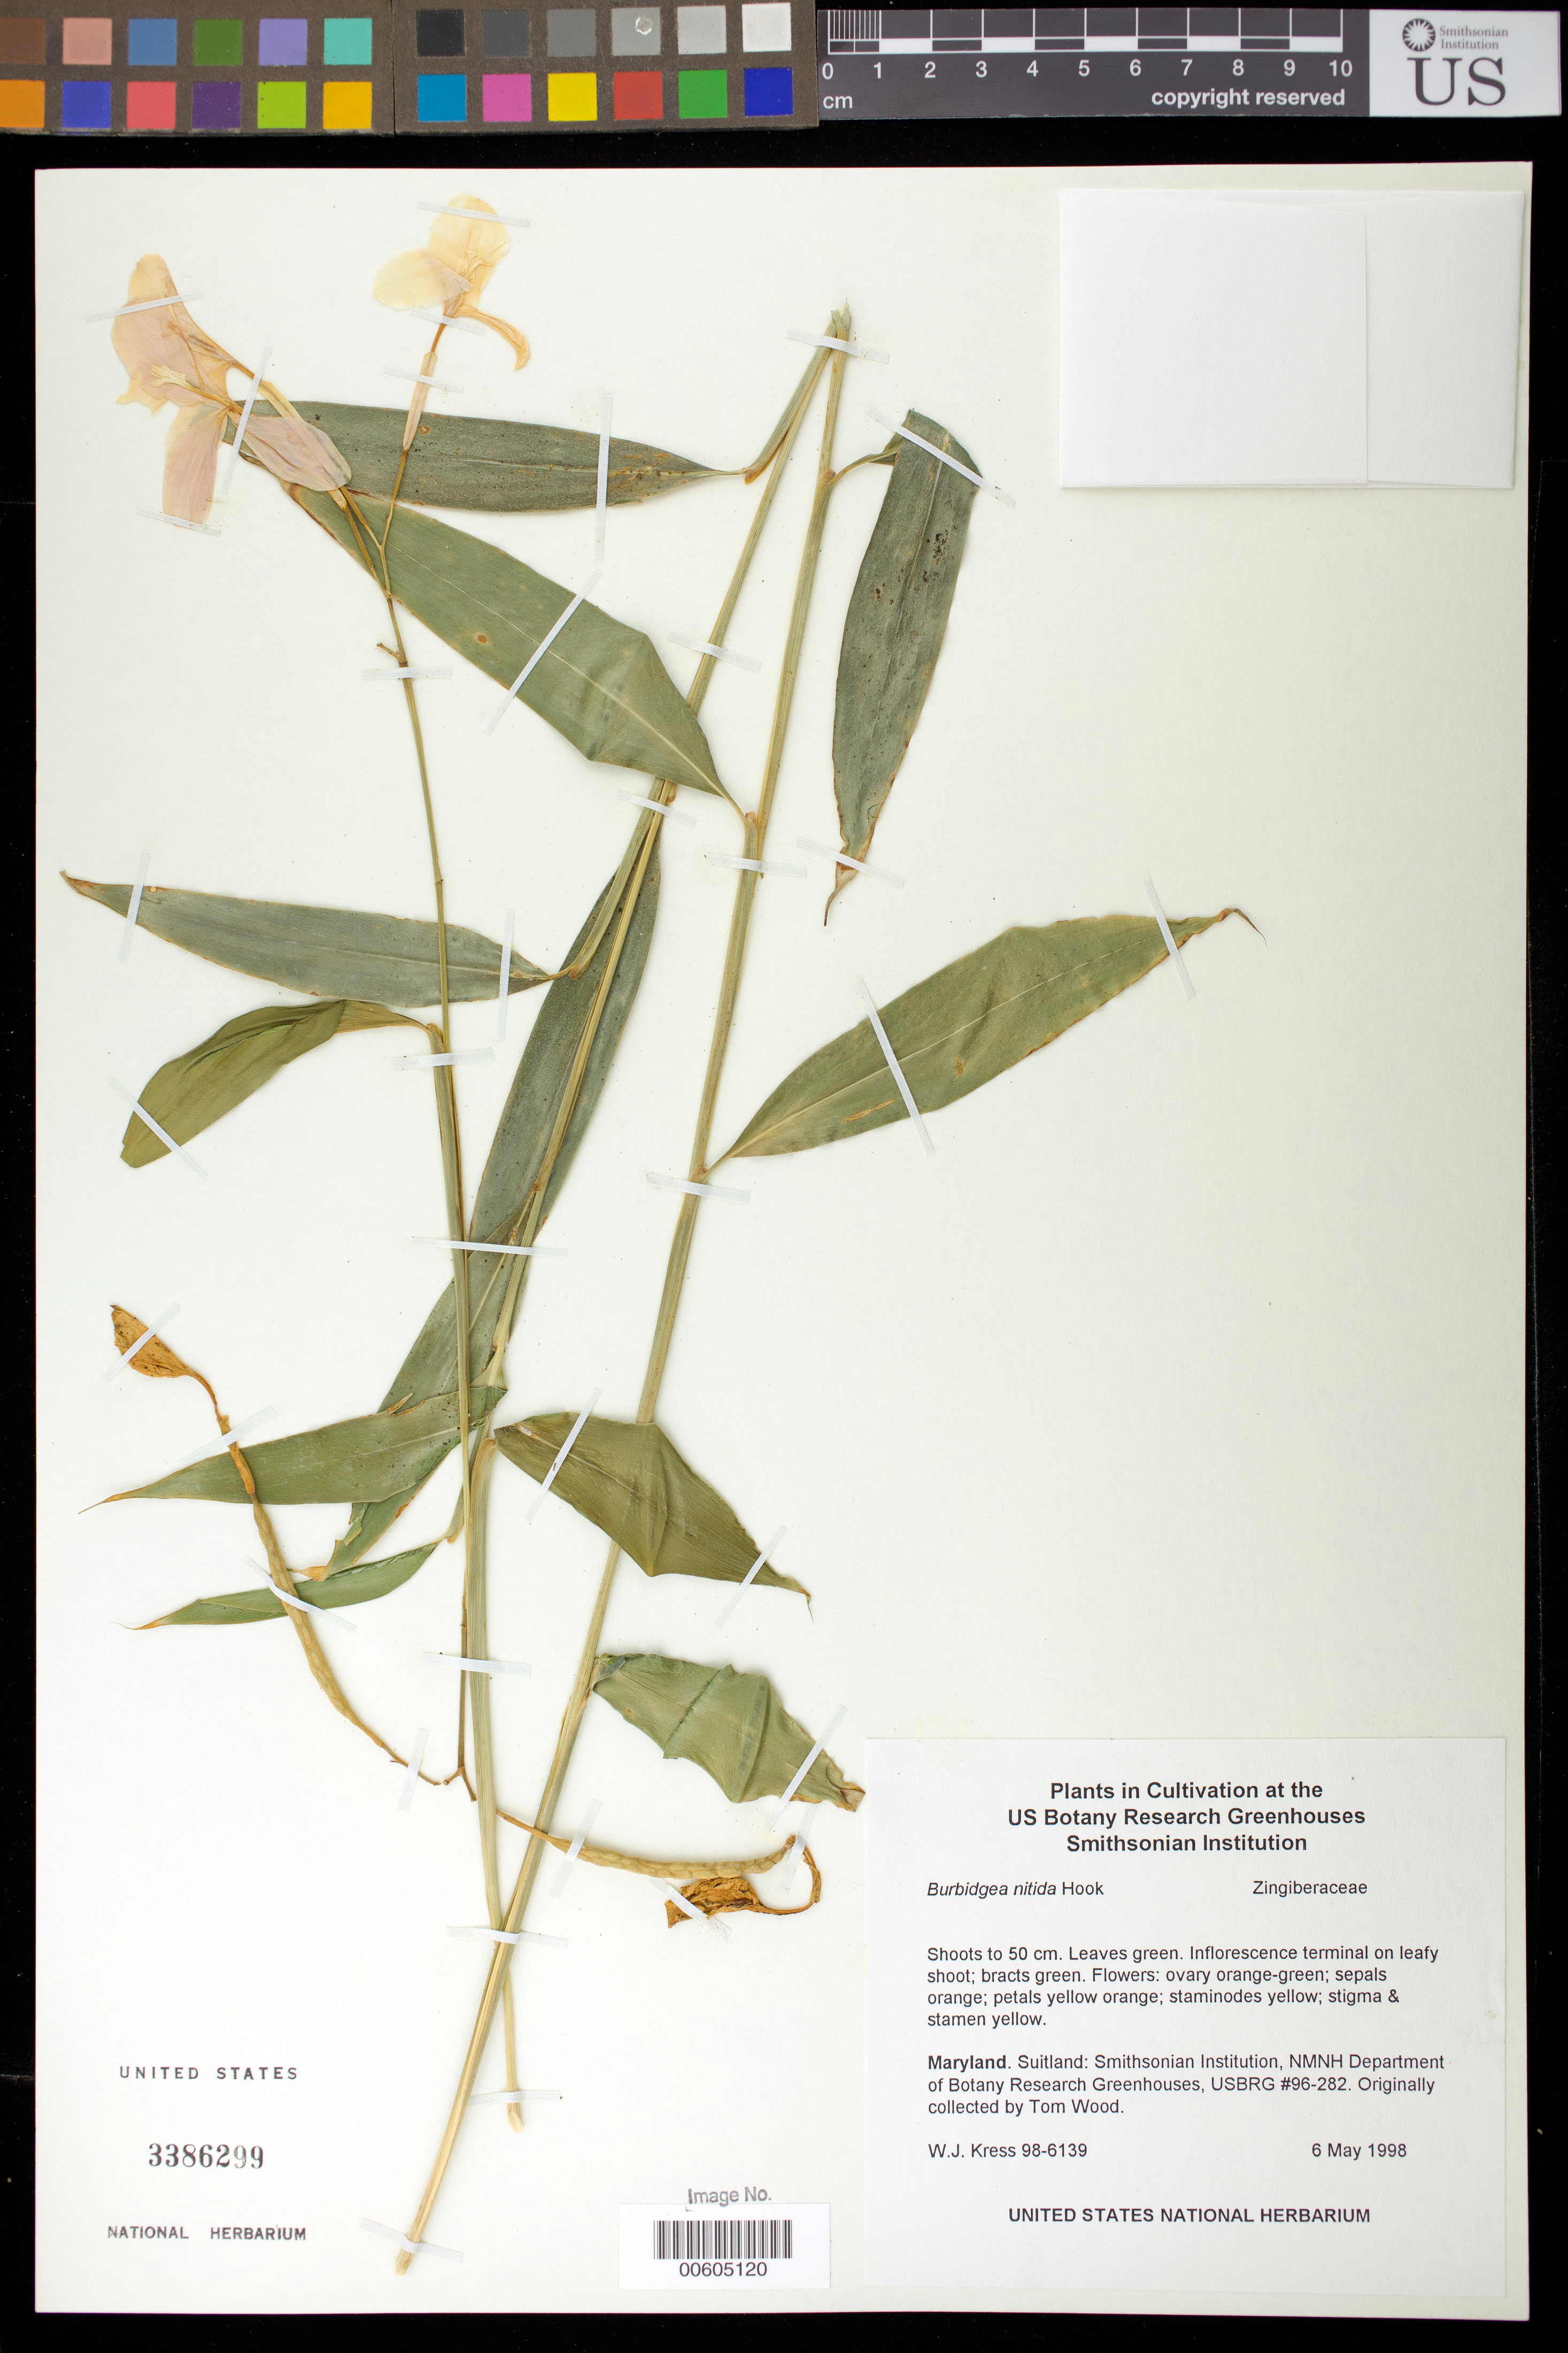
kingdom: Plantae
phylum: Tracheophyta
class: Liliopsida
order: Zingiberales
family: Zingiberaceae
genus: Burbidgea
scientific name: Burbidgea nitida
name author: Hook. f.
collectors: W. J. Kress & M. Bordelon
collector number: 98-6139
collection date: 1998-05-06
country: United States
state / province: Maryland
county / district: Prince George's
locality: NMNH Botany Research Greenhouses. Suitland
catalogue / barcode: US 3386299